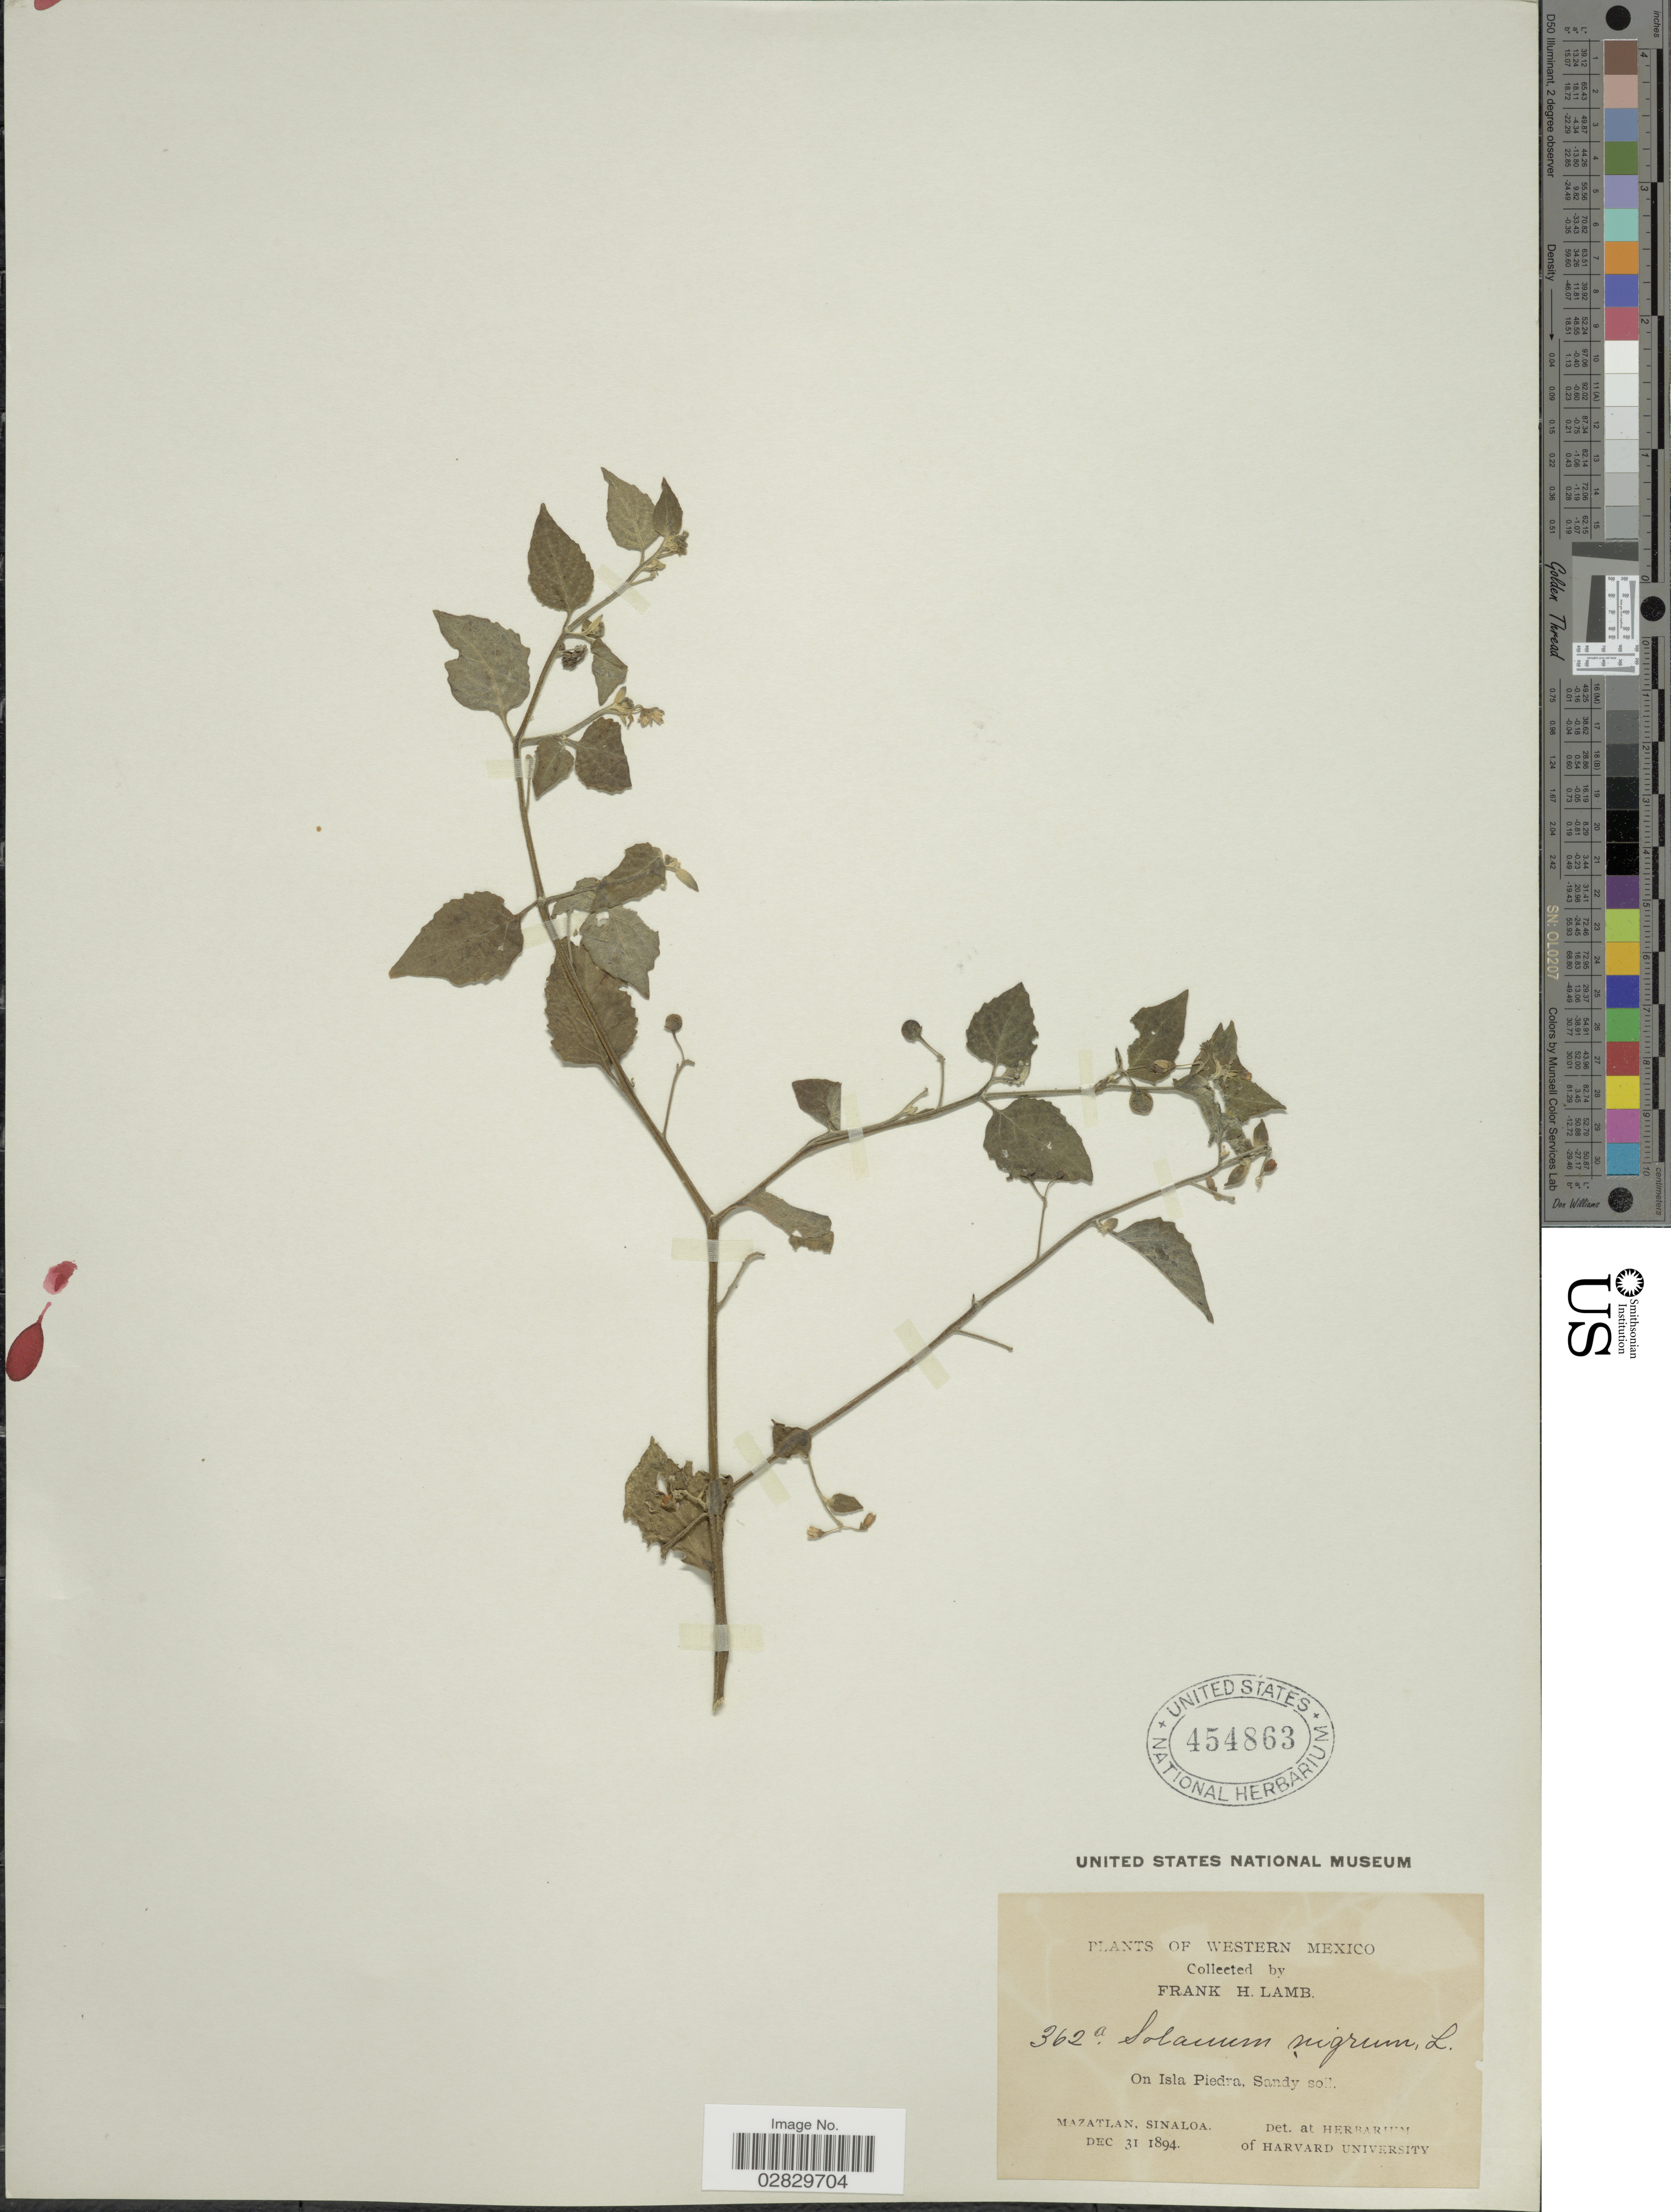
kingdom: Plantae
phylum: Tracheophyta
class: Magnoliopsida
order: Solanales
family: Solanaceae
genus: Solanum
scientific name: Solanum nigrescens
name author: M. Martens & Galeotti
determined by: Knapp, S. D.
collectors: F. H. Lamb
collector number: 362a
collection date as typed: Dec 31 1894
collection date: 1894-12-31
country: Mexico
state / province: Sinaloa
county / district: Mazatlán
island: Piedra I.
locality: On Isla Piedra.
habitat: sandy soil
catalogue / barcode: US 454863